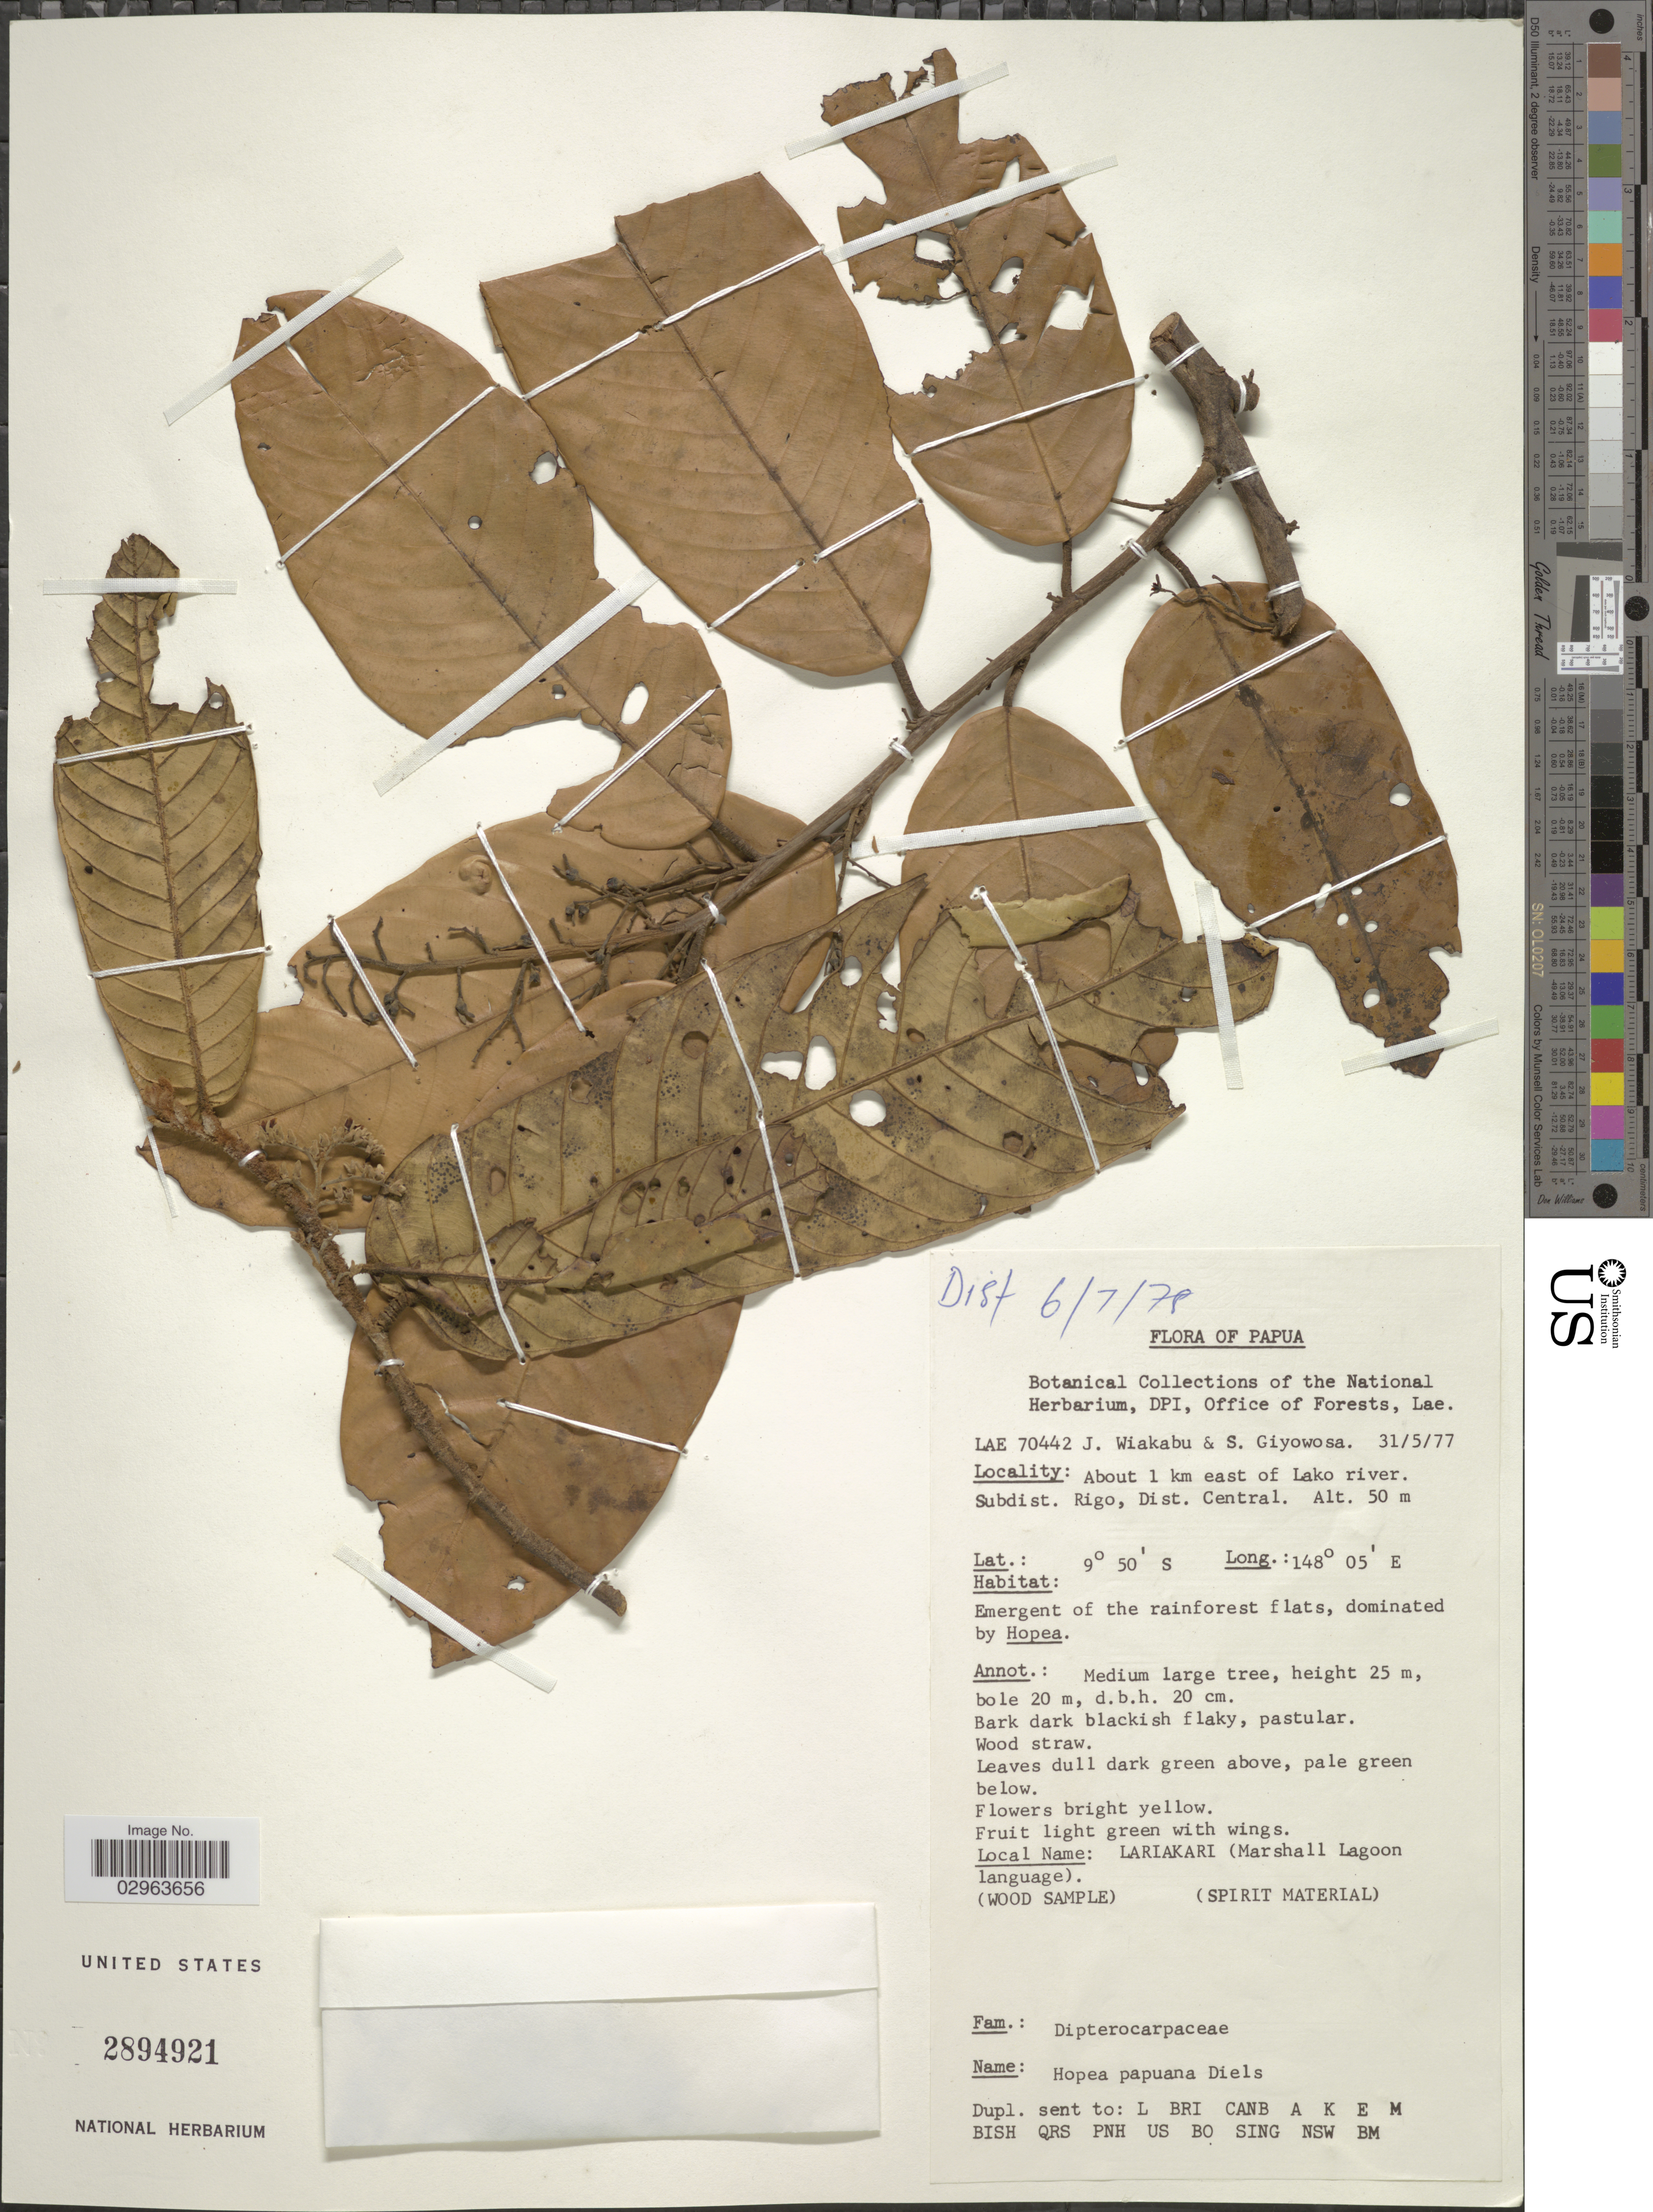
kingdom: Plantae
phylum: Tracheophyta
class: Magnoliopsida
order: Malvales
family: Dipterocarpaceae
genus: Hopea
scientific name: Hopea papuana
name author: Diels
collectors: J. Wiakabu & S. Giyowosa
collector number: LAE 70442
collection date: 1977-05-31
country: Papua New Guinea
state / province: Central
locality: Papua. About 1 km east of Lako river. Subdist. Rigo, Dist. Central.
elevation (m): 50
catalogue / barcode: US 2894921